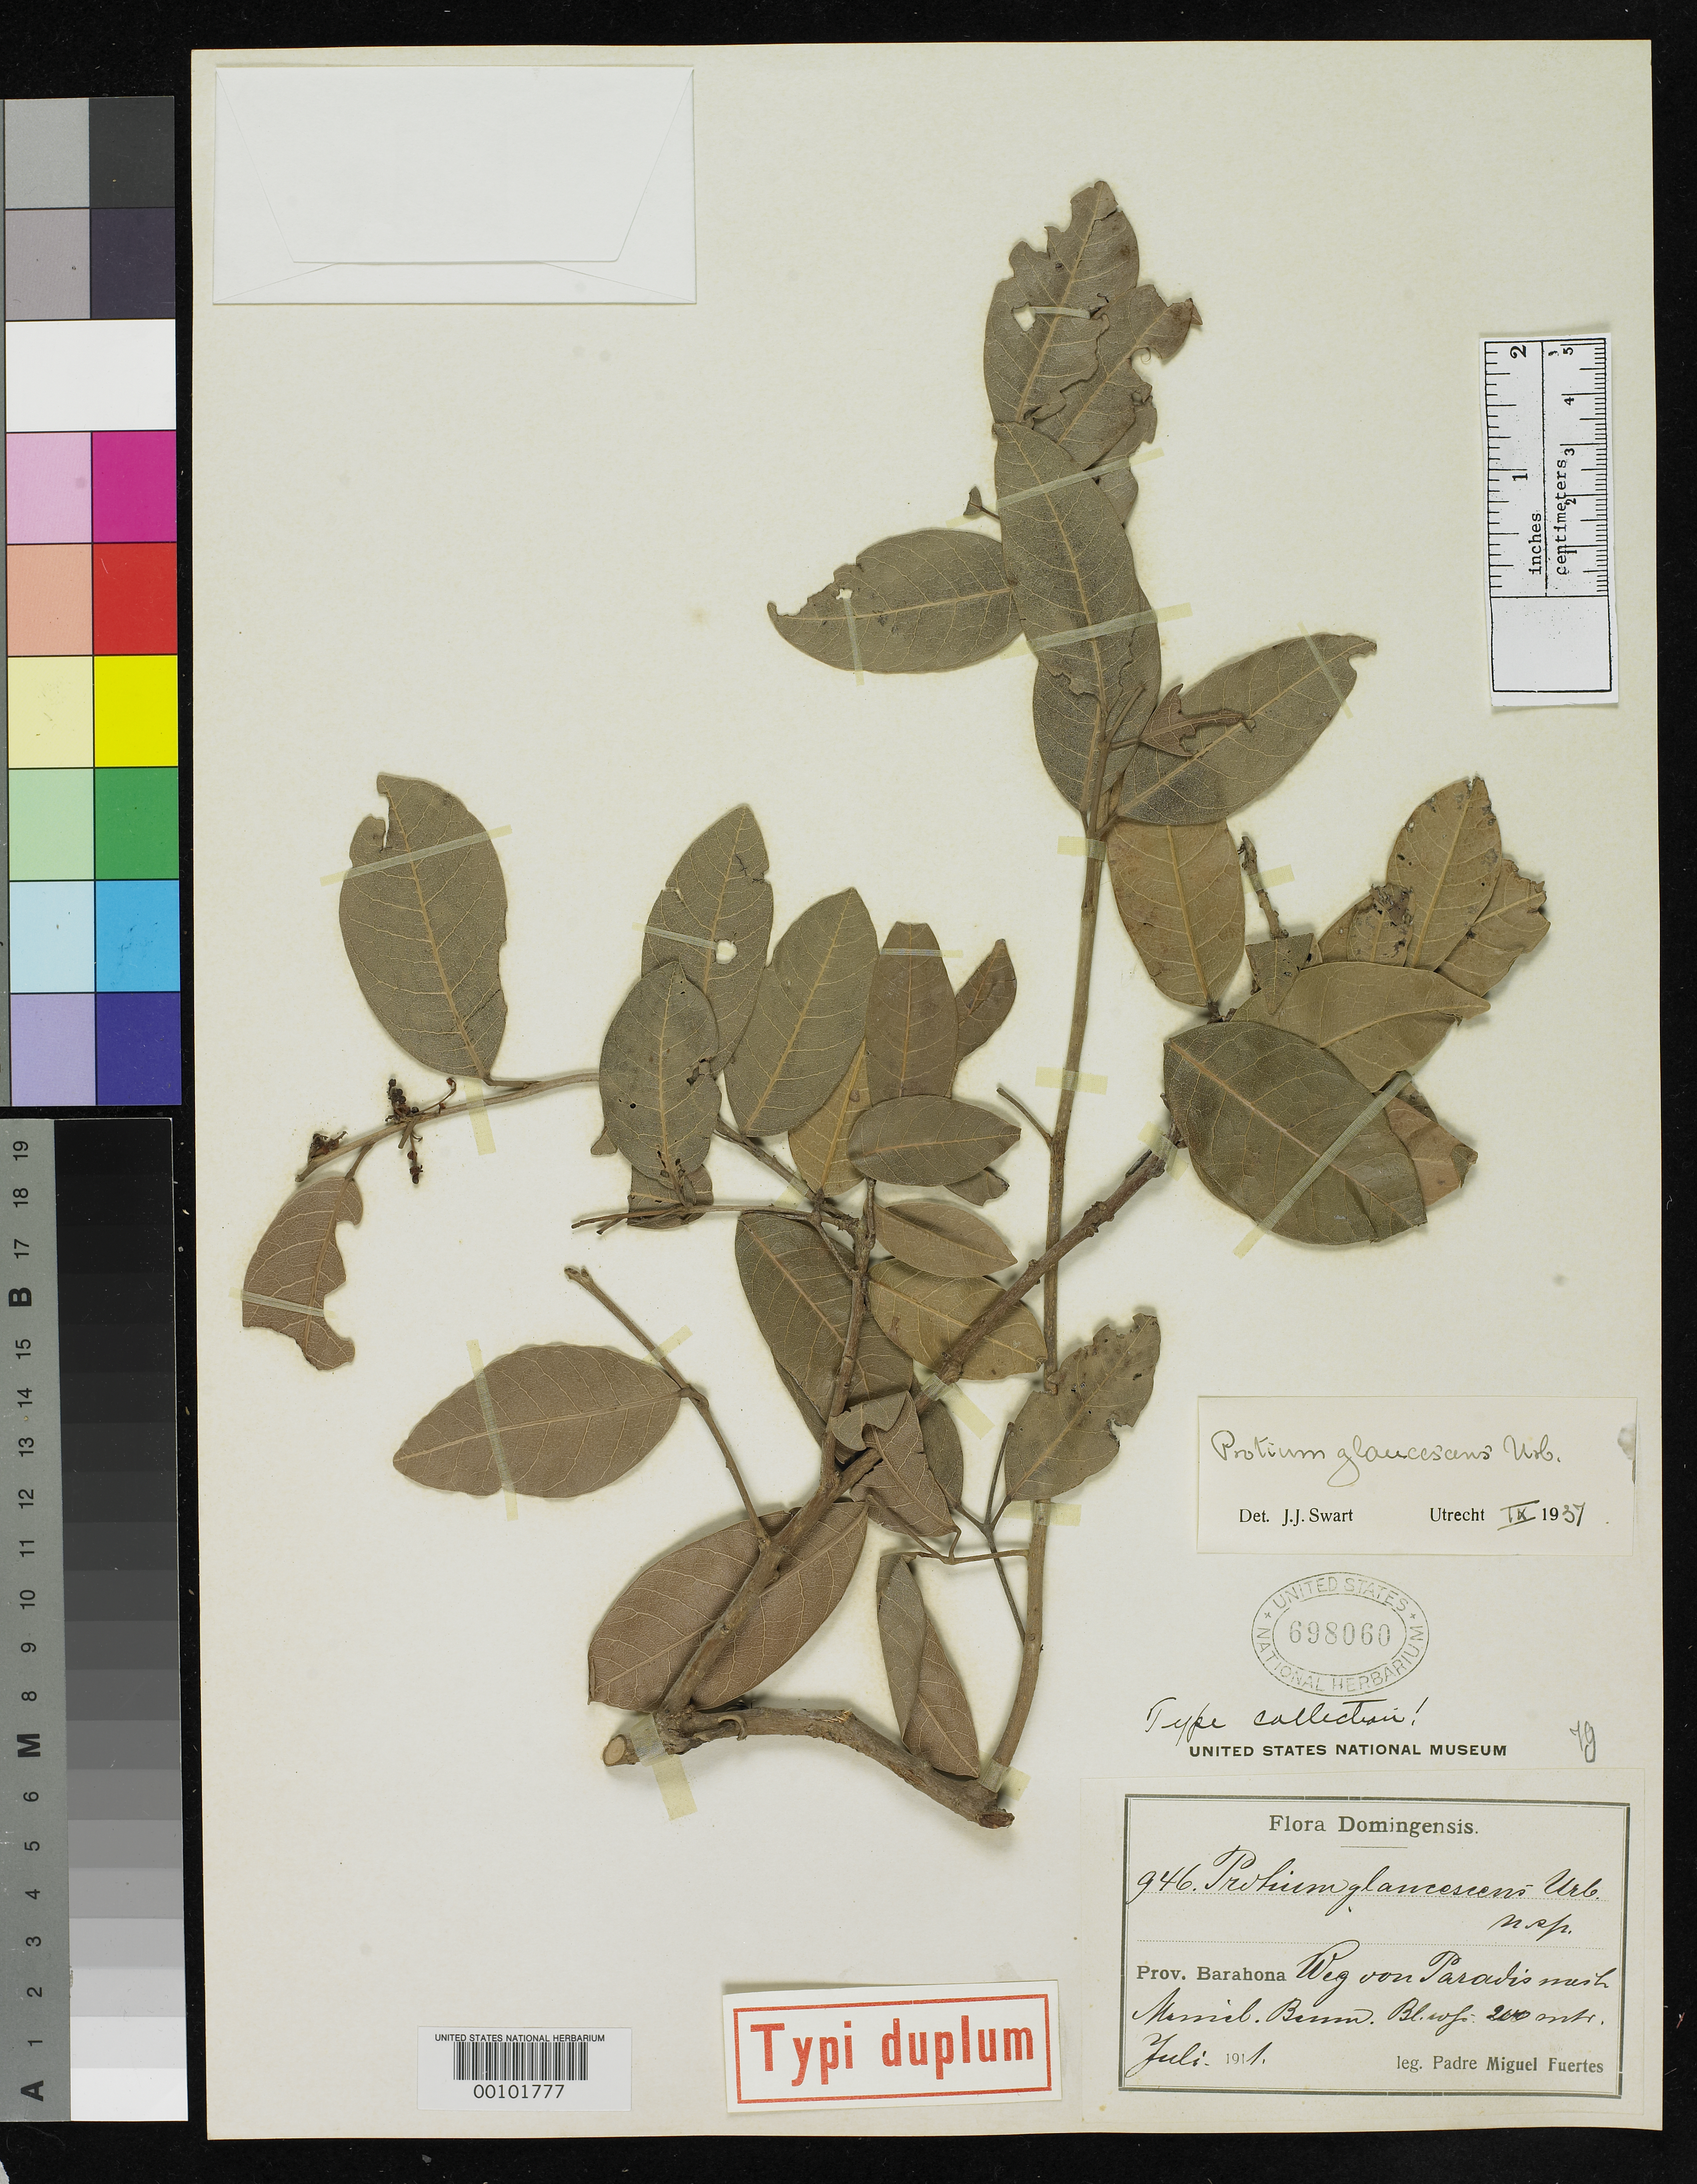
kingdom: Plantae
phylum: Tracheophyta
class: Magnoliopsida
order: Sapindales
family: Burseraceae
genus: Protium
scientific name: Protium glaucescens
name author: Urb.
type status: Isotype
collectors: M. D. Fuertes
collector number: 946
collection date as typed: Jul 1911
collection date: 1911-07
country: Dominican Republic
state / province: Barahona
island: Hispaniola Island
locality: Between Maniel and Paradis.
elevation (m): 200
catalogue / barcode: US 698060